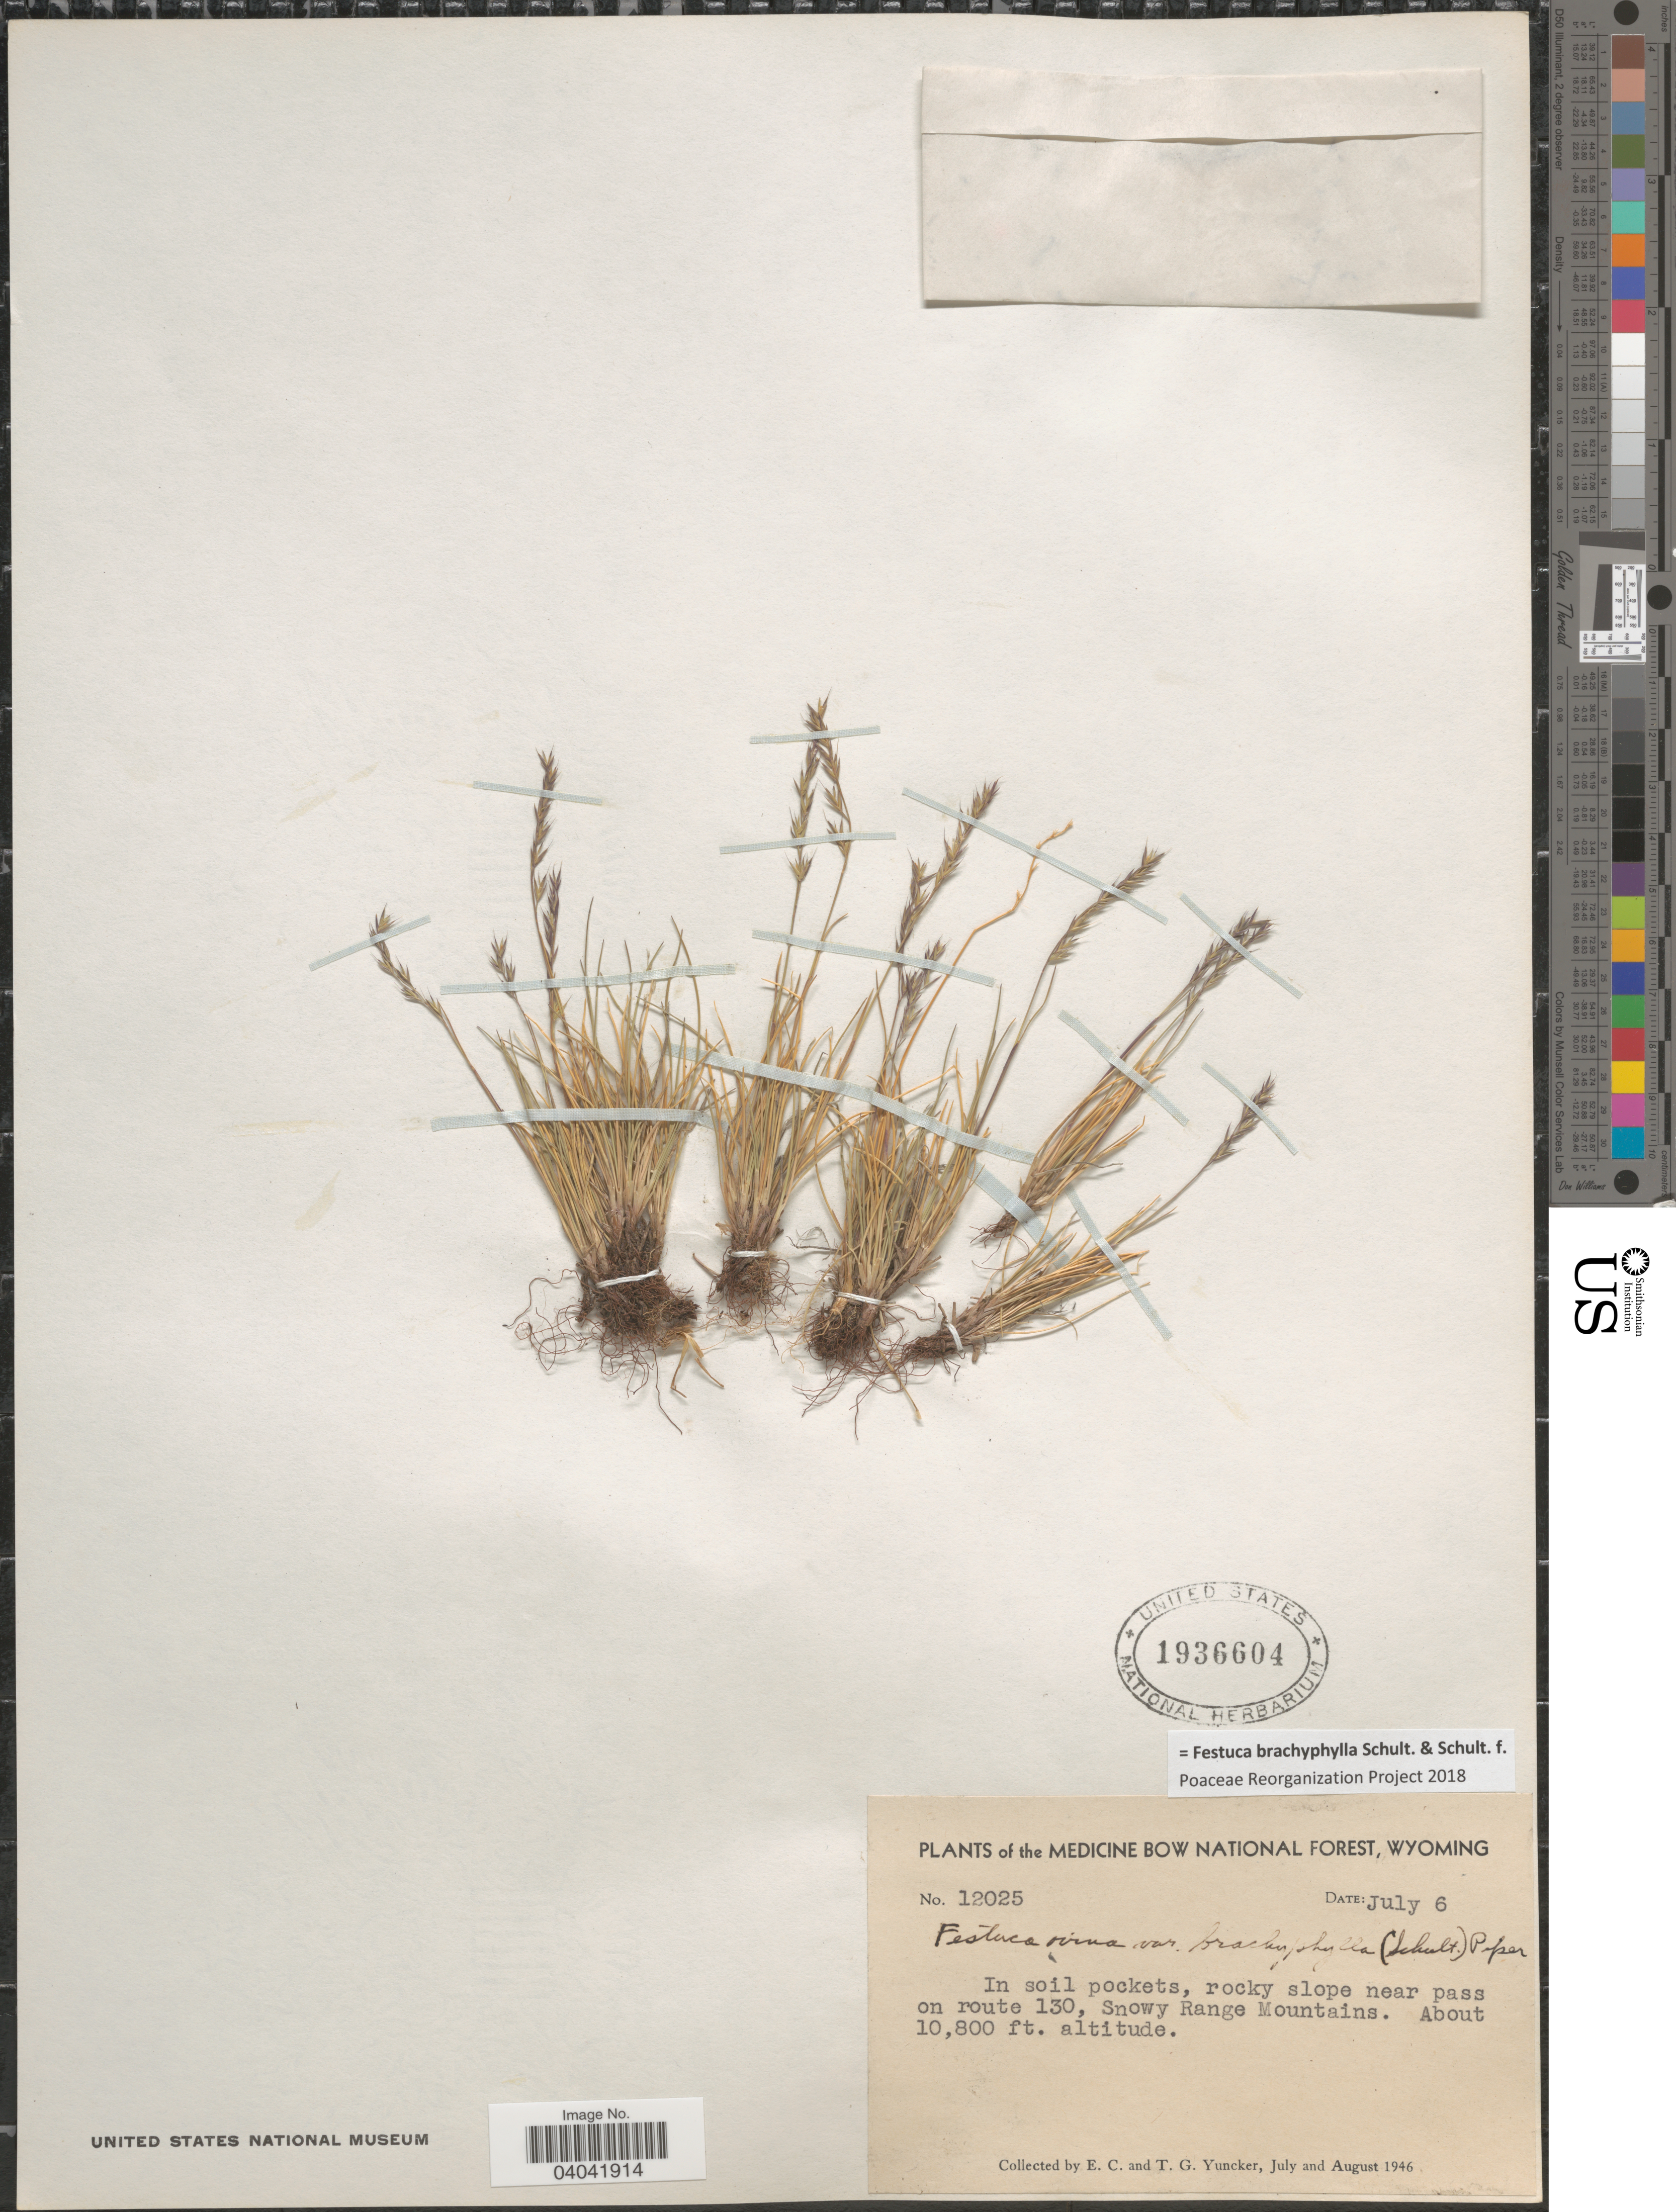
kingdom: Plantae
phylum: Tracheophyta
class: Liliopsida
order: Poales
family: Poaceae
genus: Festuca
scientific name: Festuca brachyphylla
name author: Schult. & Schult. f.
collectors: E. C. Yuncker & T. G. Yuncker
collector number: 12025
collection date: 1946-07-06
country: United States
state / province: Wyoming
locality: The Medicine Bow National Forest. Rocky slope near pass on route 130, Snowy Range Mountains.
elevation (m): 3292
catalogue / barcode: US 1936604